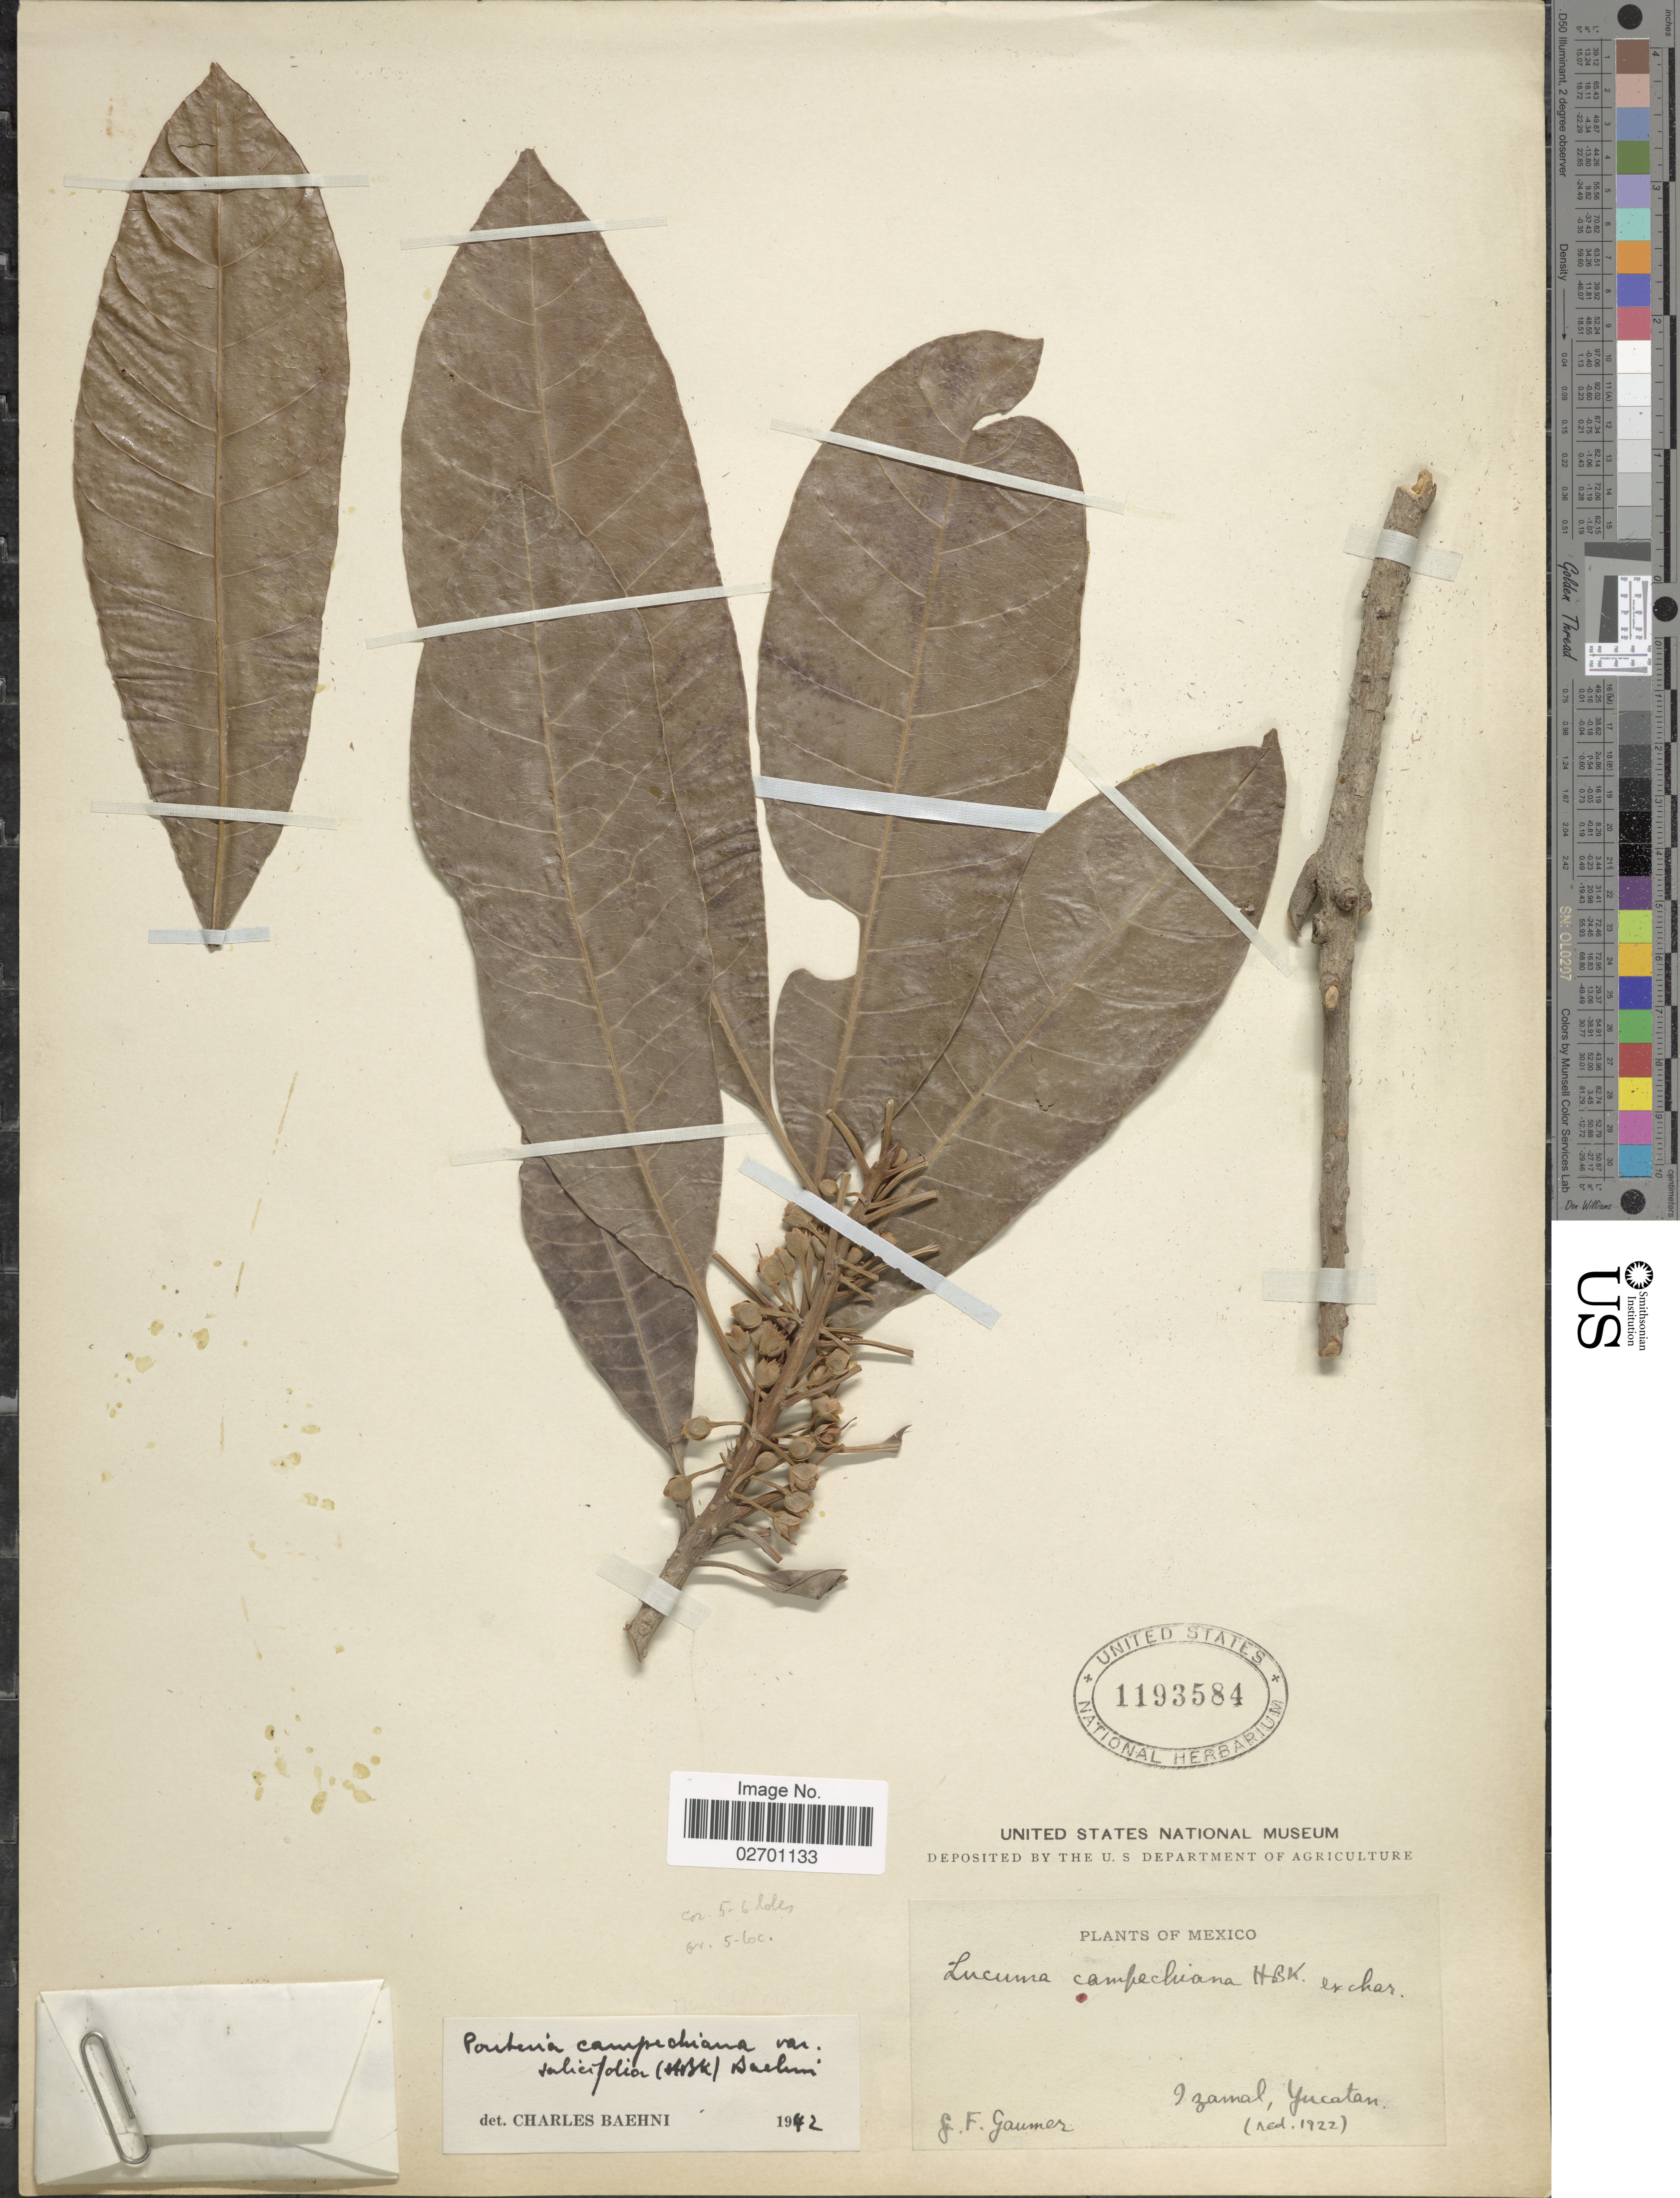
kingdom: Plantae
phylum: Tracheophyta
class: Magnoliopsida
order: Ericales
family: Sapotaceae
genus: Pouteria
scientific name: Pouteria campechiana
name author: (Kunth) Baehni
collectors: G. F. Gaumer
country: Mexico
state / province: Yucatán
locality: Izamal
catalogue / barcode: US 1193584